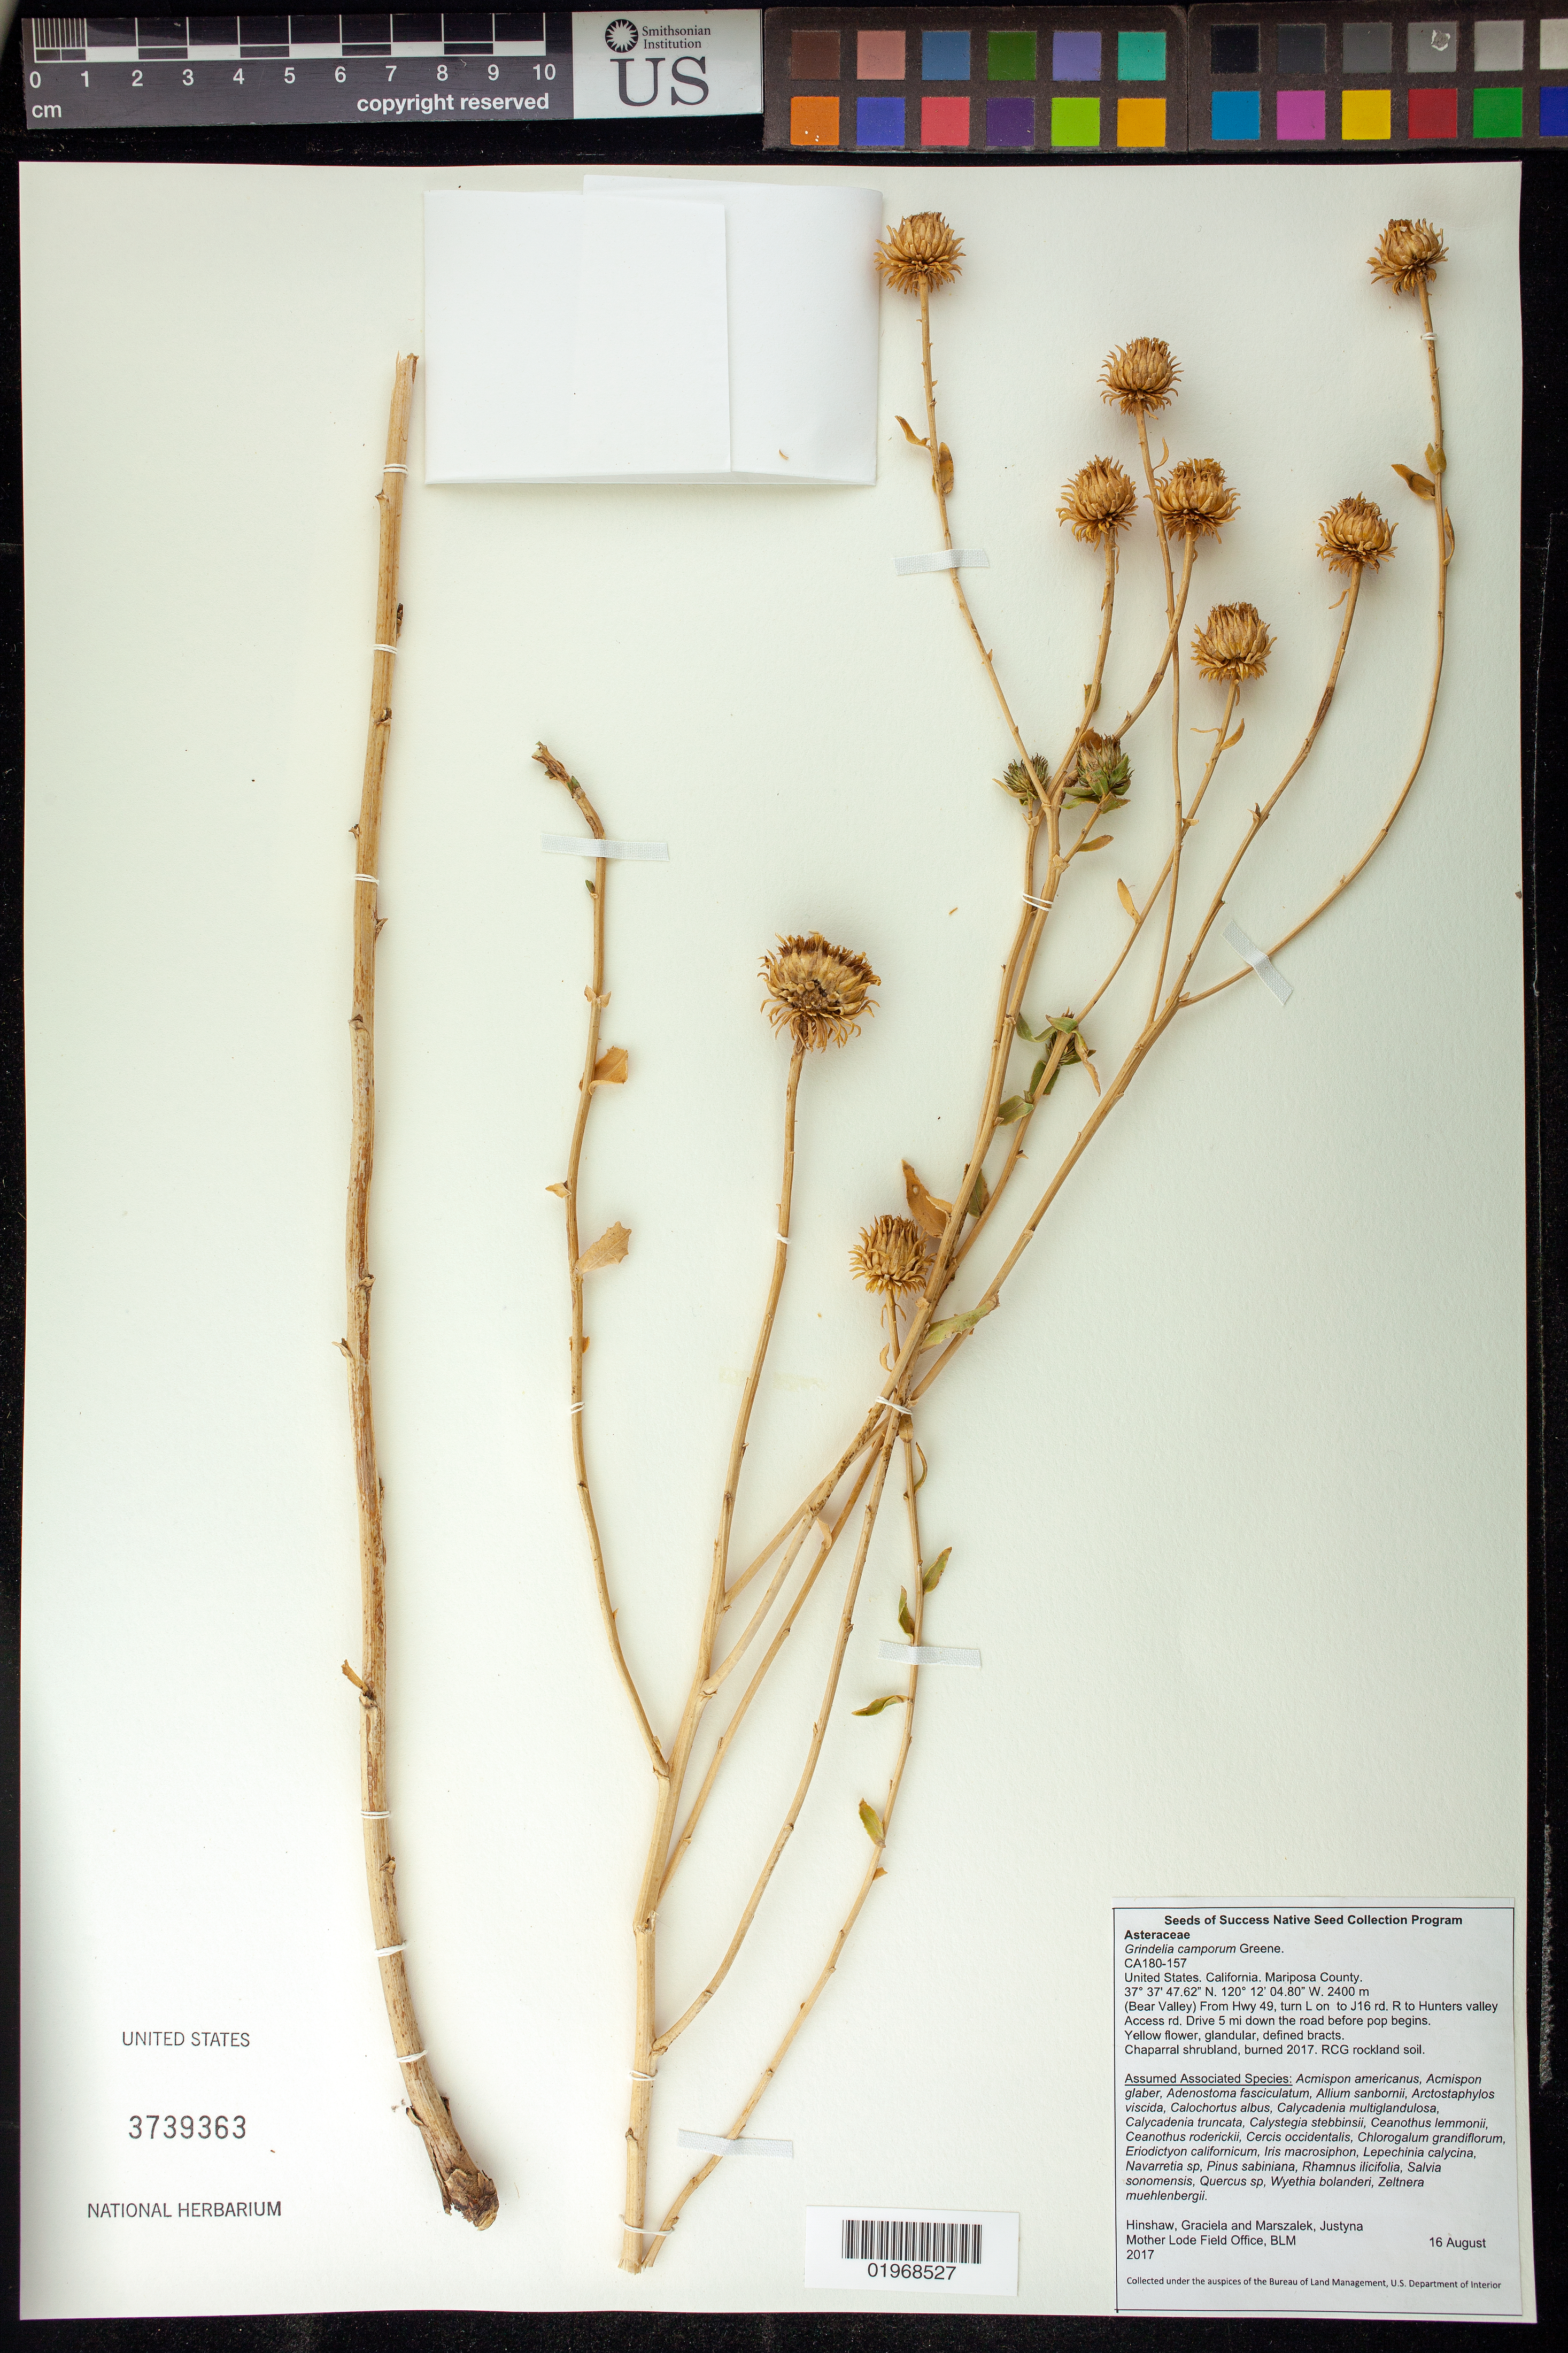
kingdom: Plantae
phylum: Tracheophyta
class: Magnoliopsida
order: Asterales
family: Asteraceae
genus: Grindelia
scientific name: Grindelia camporum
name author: Greene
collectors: G. Hinshaw & J. Marszalek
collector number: CA180-157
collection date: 2017-08-16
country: United States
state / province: California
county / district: Mariposa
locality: BLM Mother Lode Field Office, Bear Valley/Hunters Valley Rd.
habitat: Chaparral shrubland, rockland soil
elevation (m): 732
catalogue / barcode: US 3739363